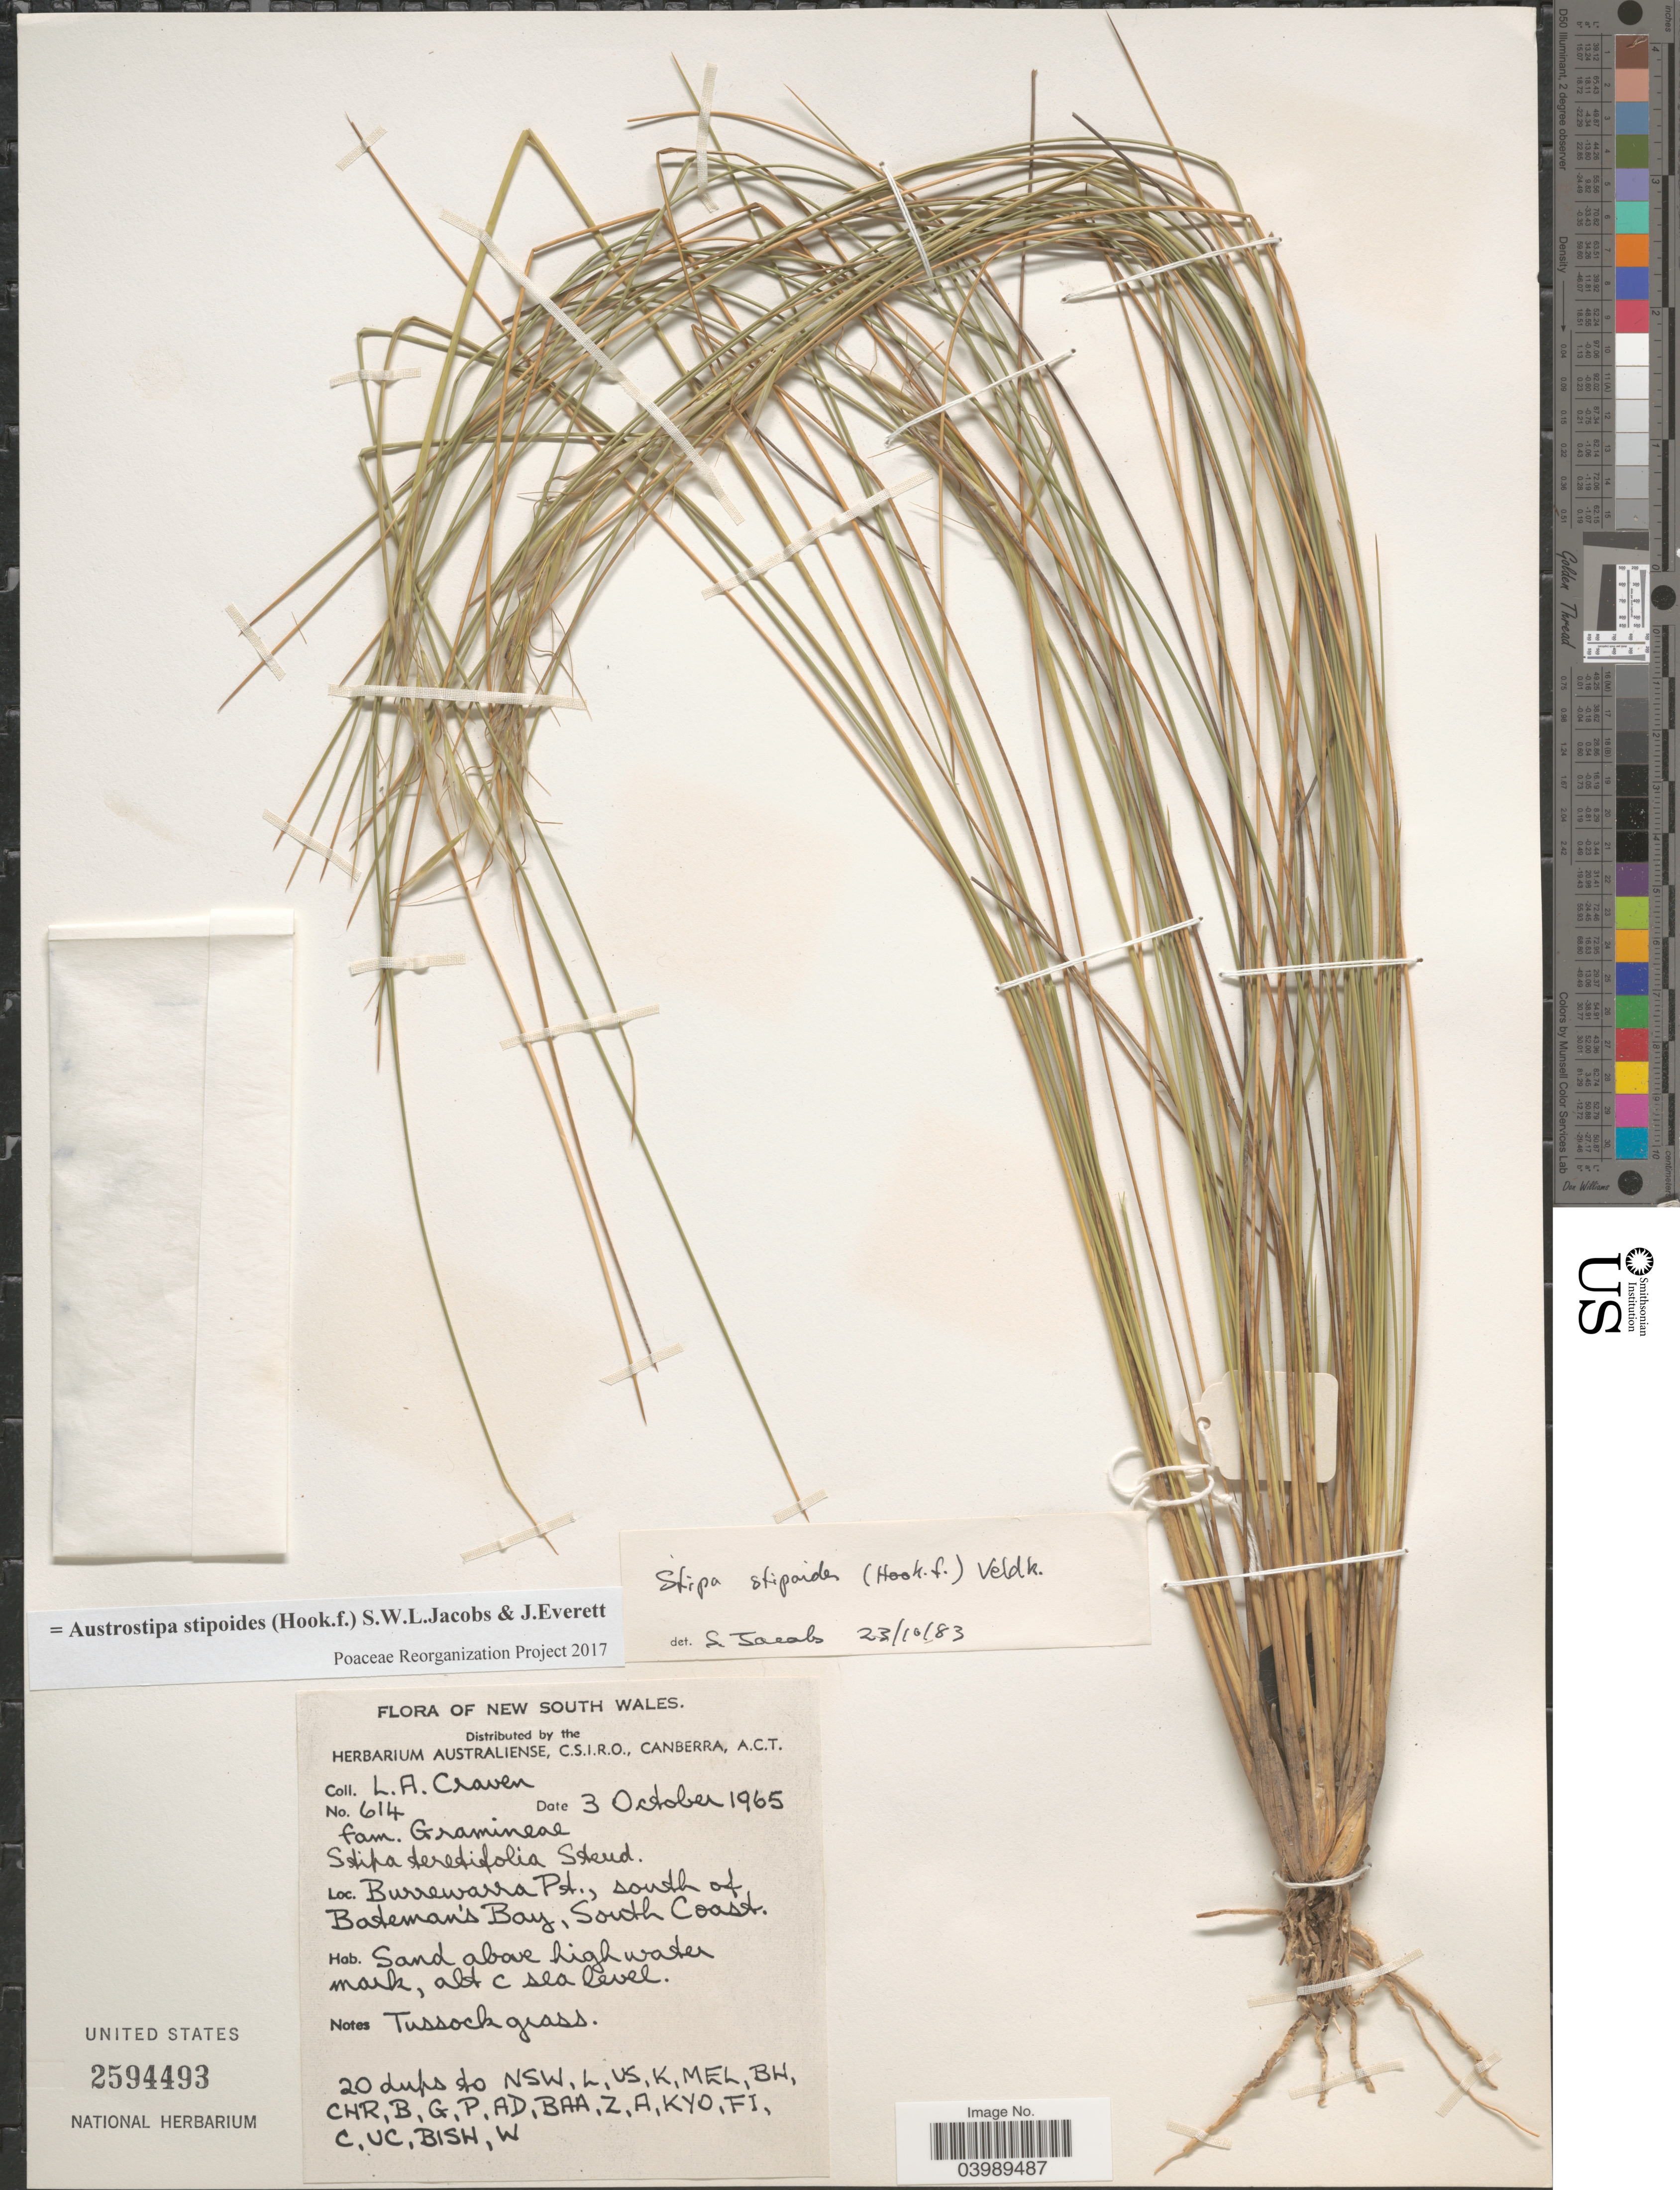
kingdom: Plantae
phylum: Tracheophyta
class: Liliopsida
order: Poales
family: Poaceae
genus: Austrostipa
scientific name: Austrostipa stipoides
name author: (Hook. f.) S.W.L. Jacobs & J. Everett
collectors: L. A. Craven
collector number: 614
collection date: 1965-10-03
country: Australia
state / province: New South Wales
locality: Burrewarra Pst., south of Bateman's Bay, South Coast.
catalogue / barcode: US 2594493